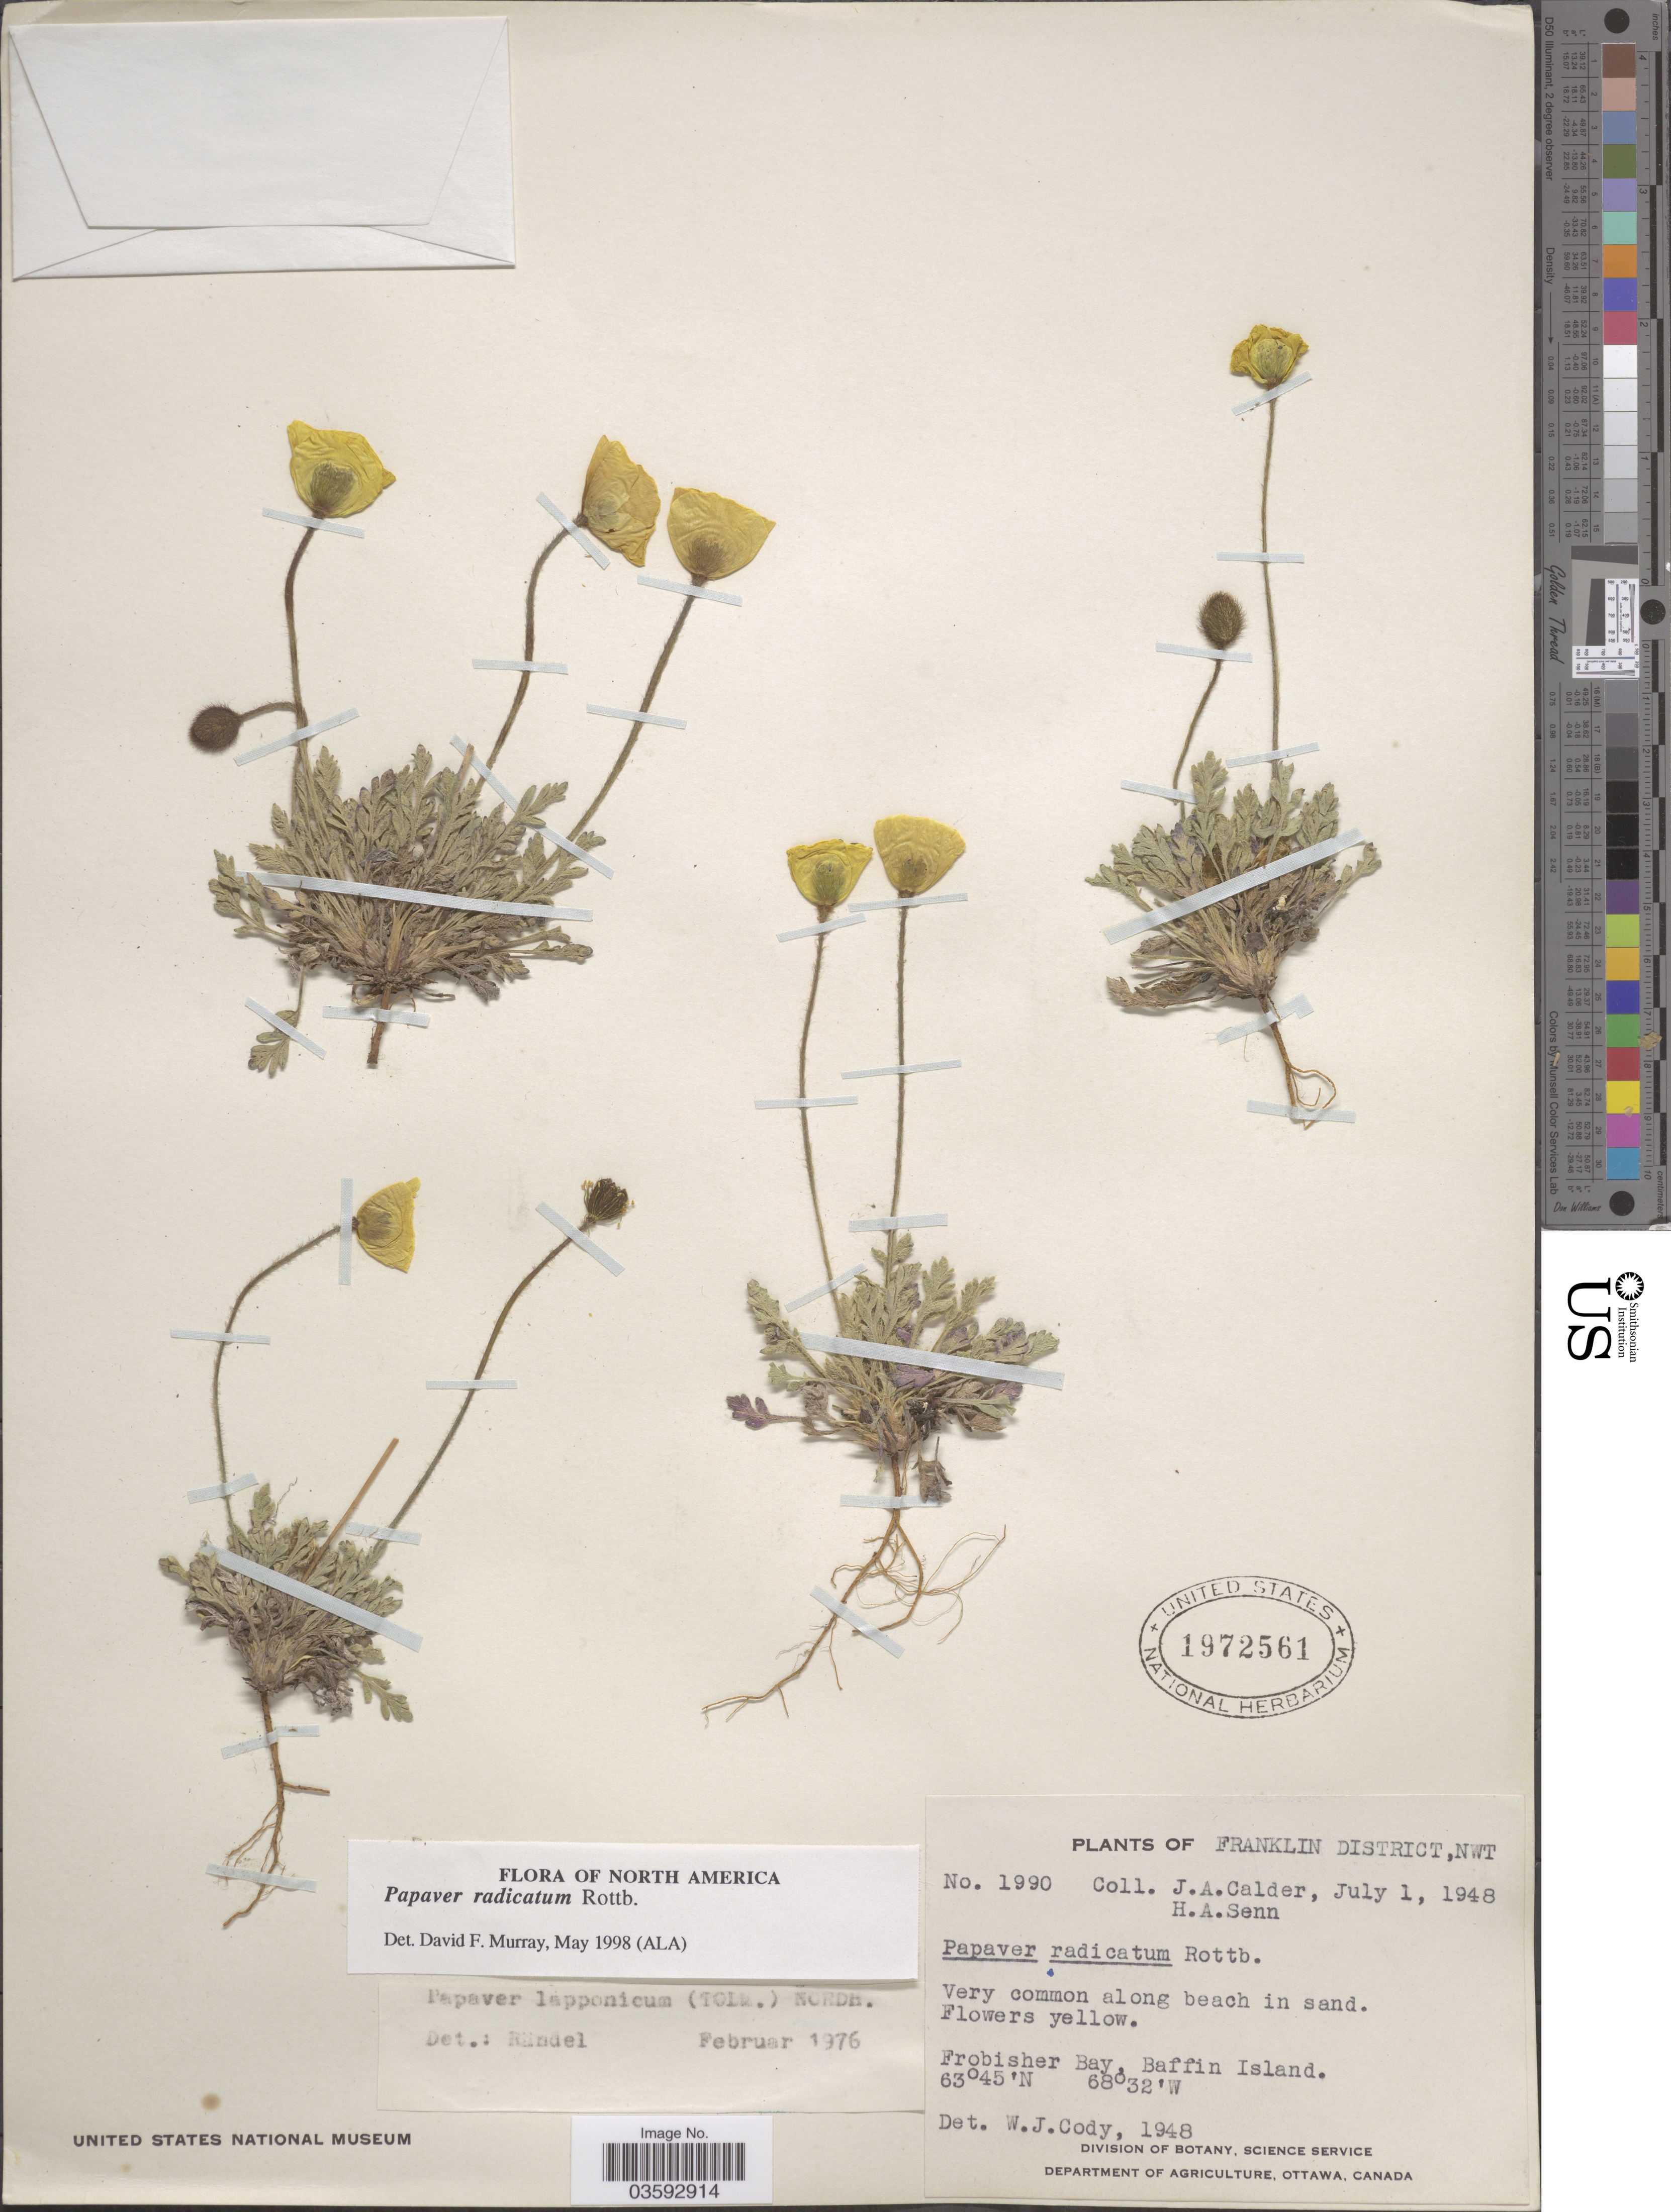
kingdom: Plantae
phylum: Tracheophyta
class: Magnoliopsida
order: Ranunculales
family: Papaveraceae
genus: Papaver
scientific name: Papaver radicatum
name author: Rottb.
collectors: J. A. Calder & H. Senn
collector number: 1990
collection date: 1948-07-01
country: Canada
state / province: Northwest Territories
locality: Franklin District. Frobisher Bay, Baffin Island.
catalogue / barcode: US 1972561